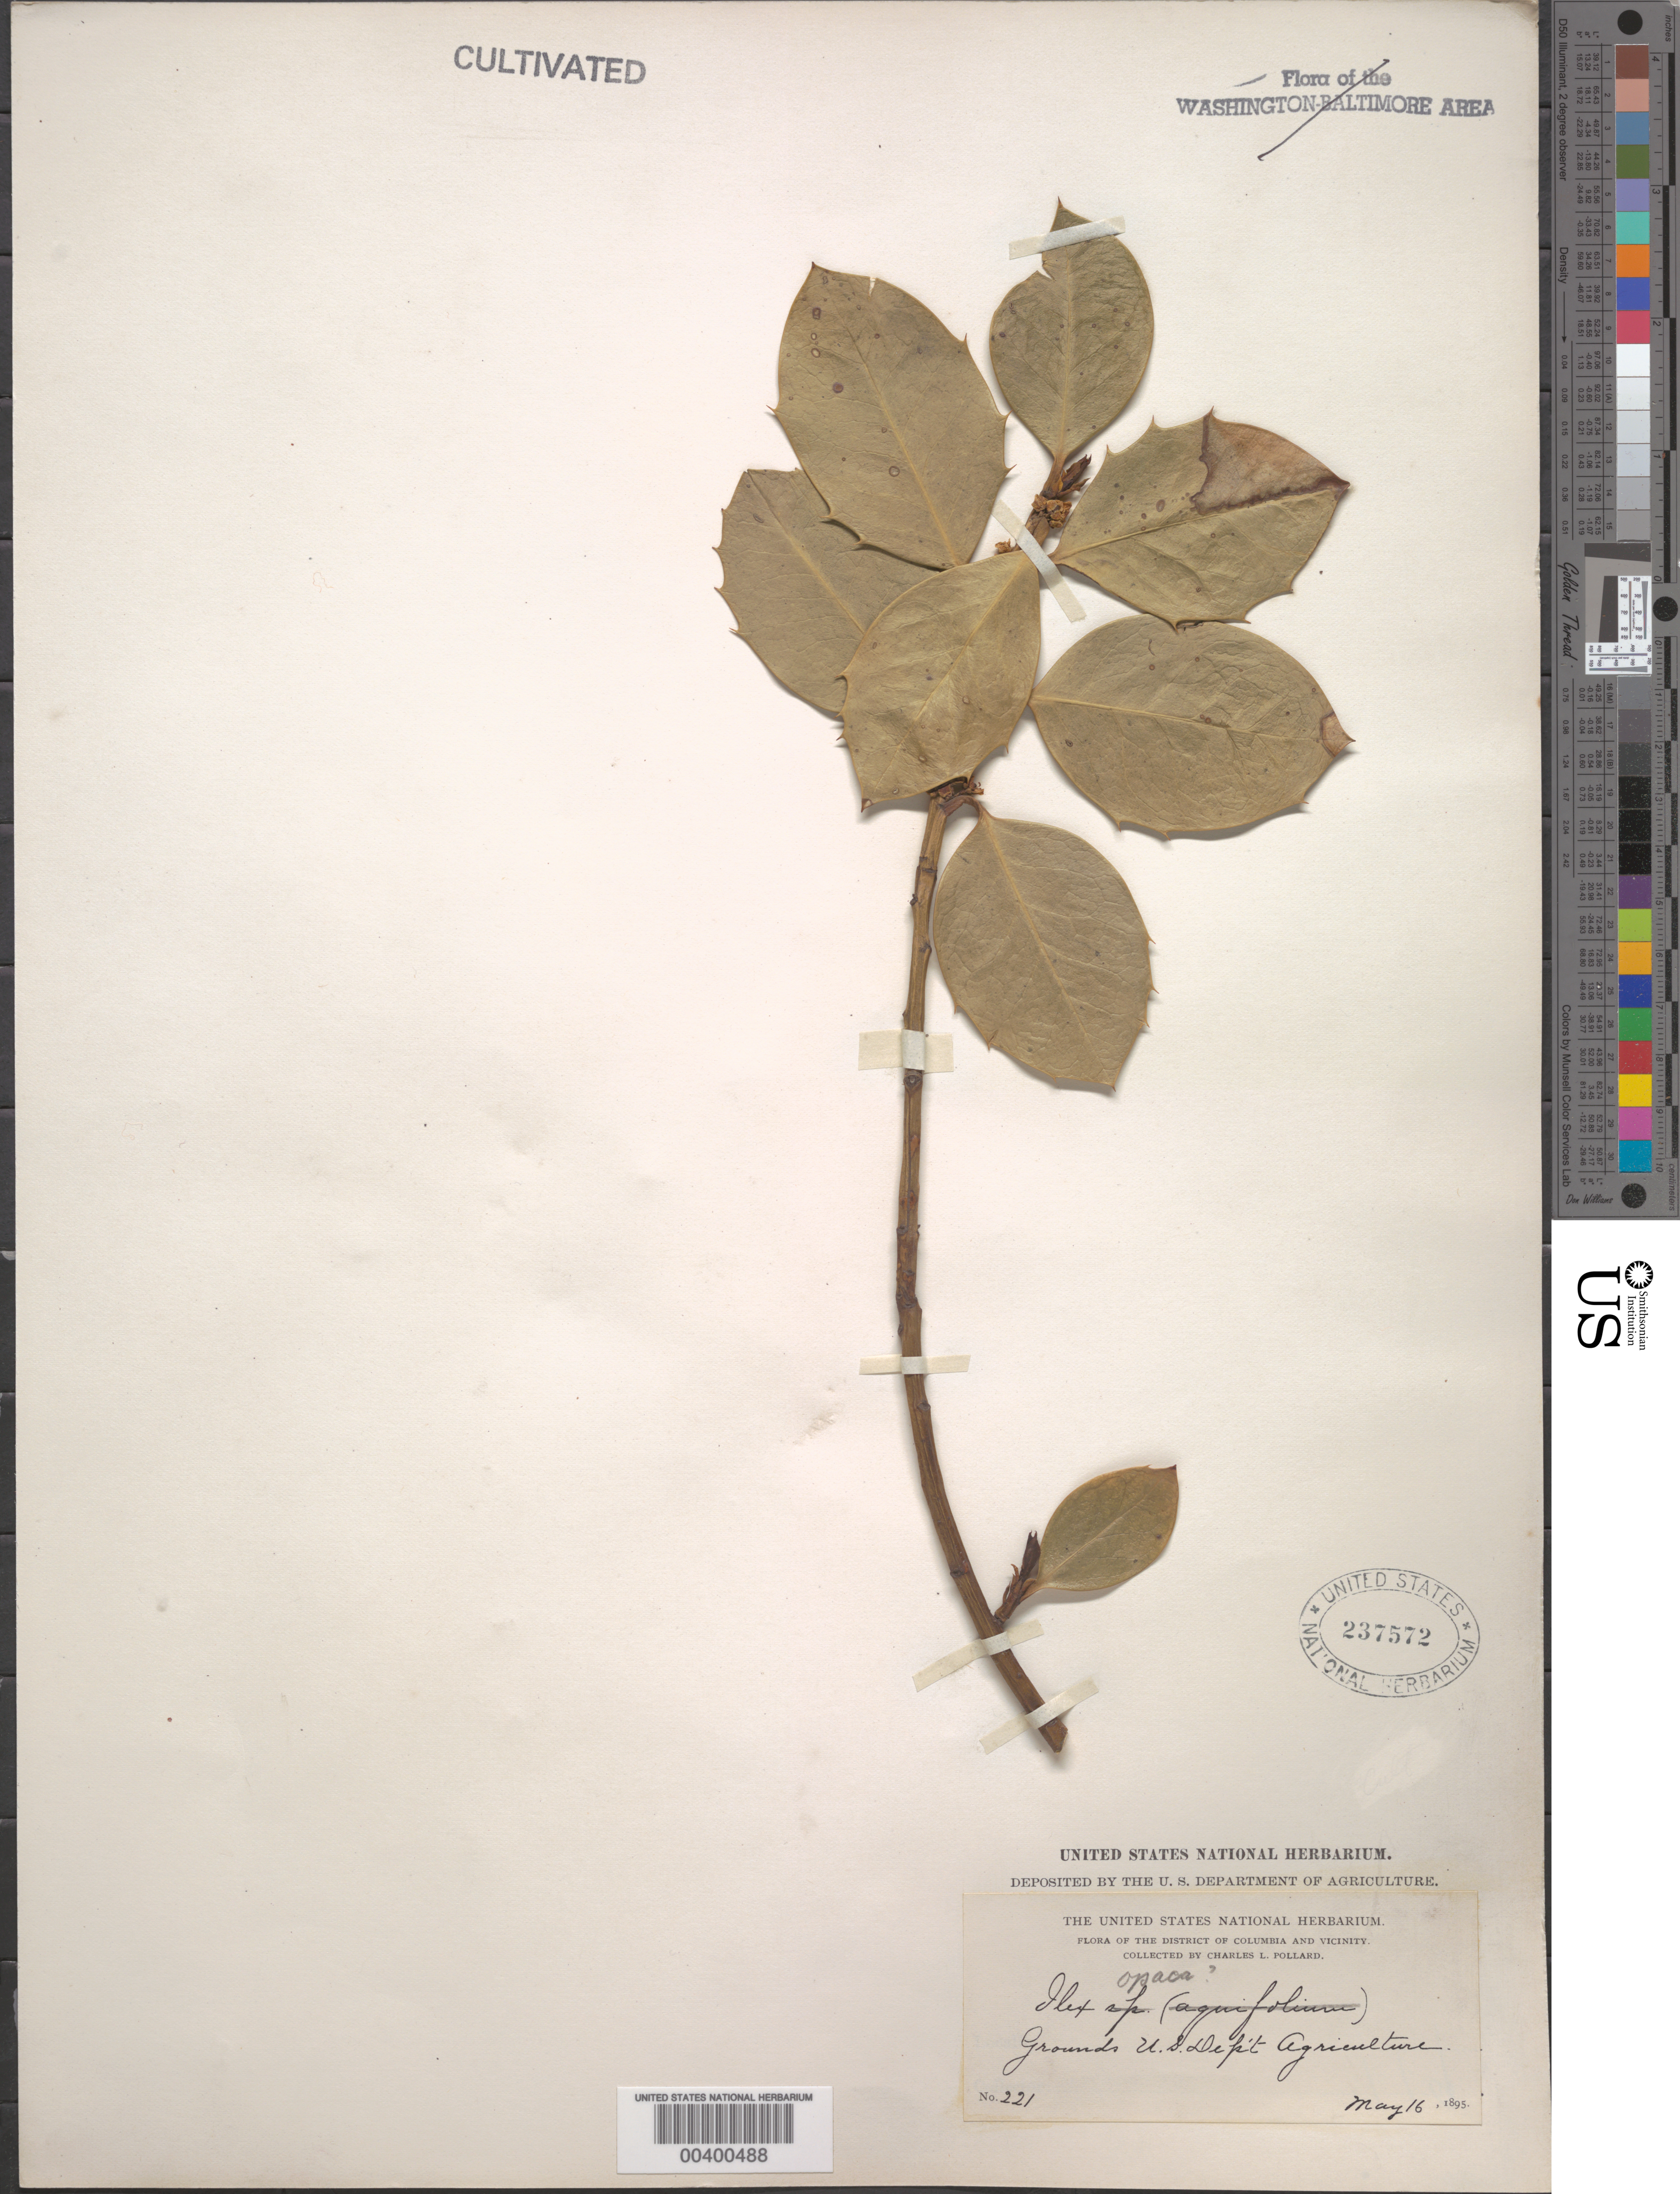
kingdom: Plantae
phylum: Tracheophyta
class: Magnoliopsida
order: Aquifoliales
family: Aquifoliaceae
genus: Ilex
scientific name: Ilex opaca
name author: Aiton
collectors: C. L. Pollard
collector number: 221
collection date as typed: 16 May 1895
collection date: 1895-05-16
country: United States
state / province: District of Columbia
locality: Grounds U.S. Department of Agriculture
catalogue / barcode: US 237572